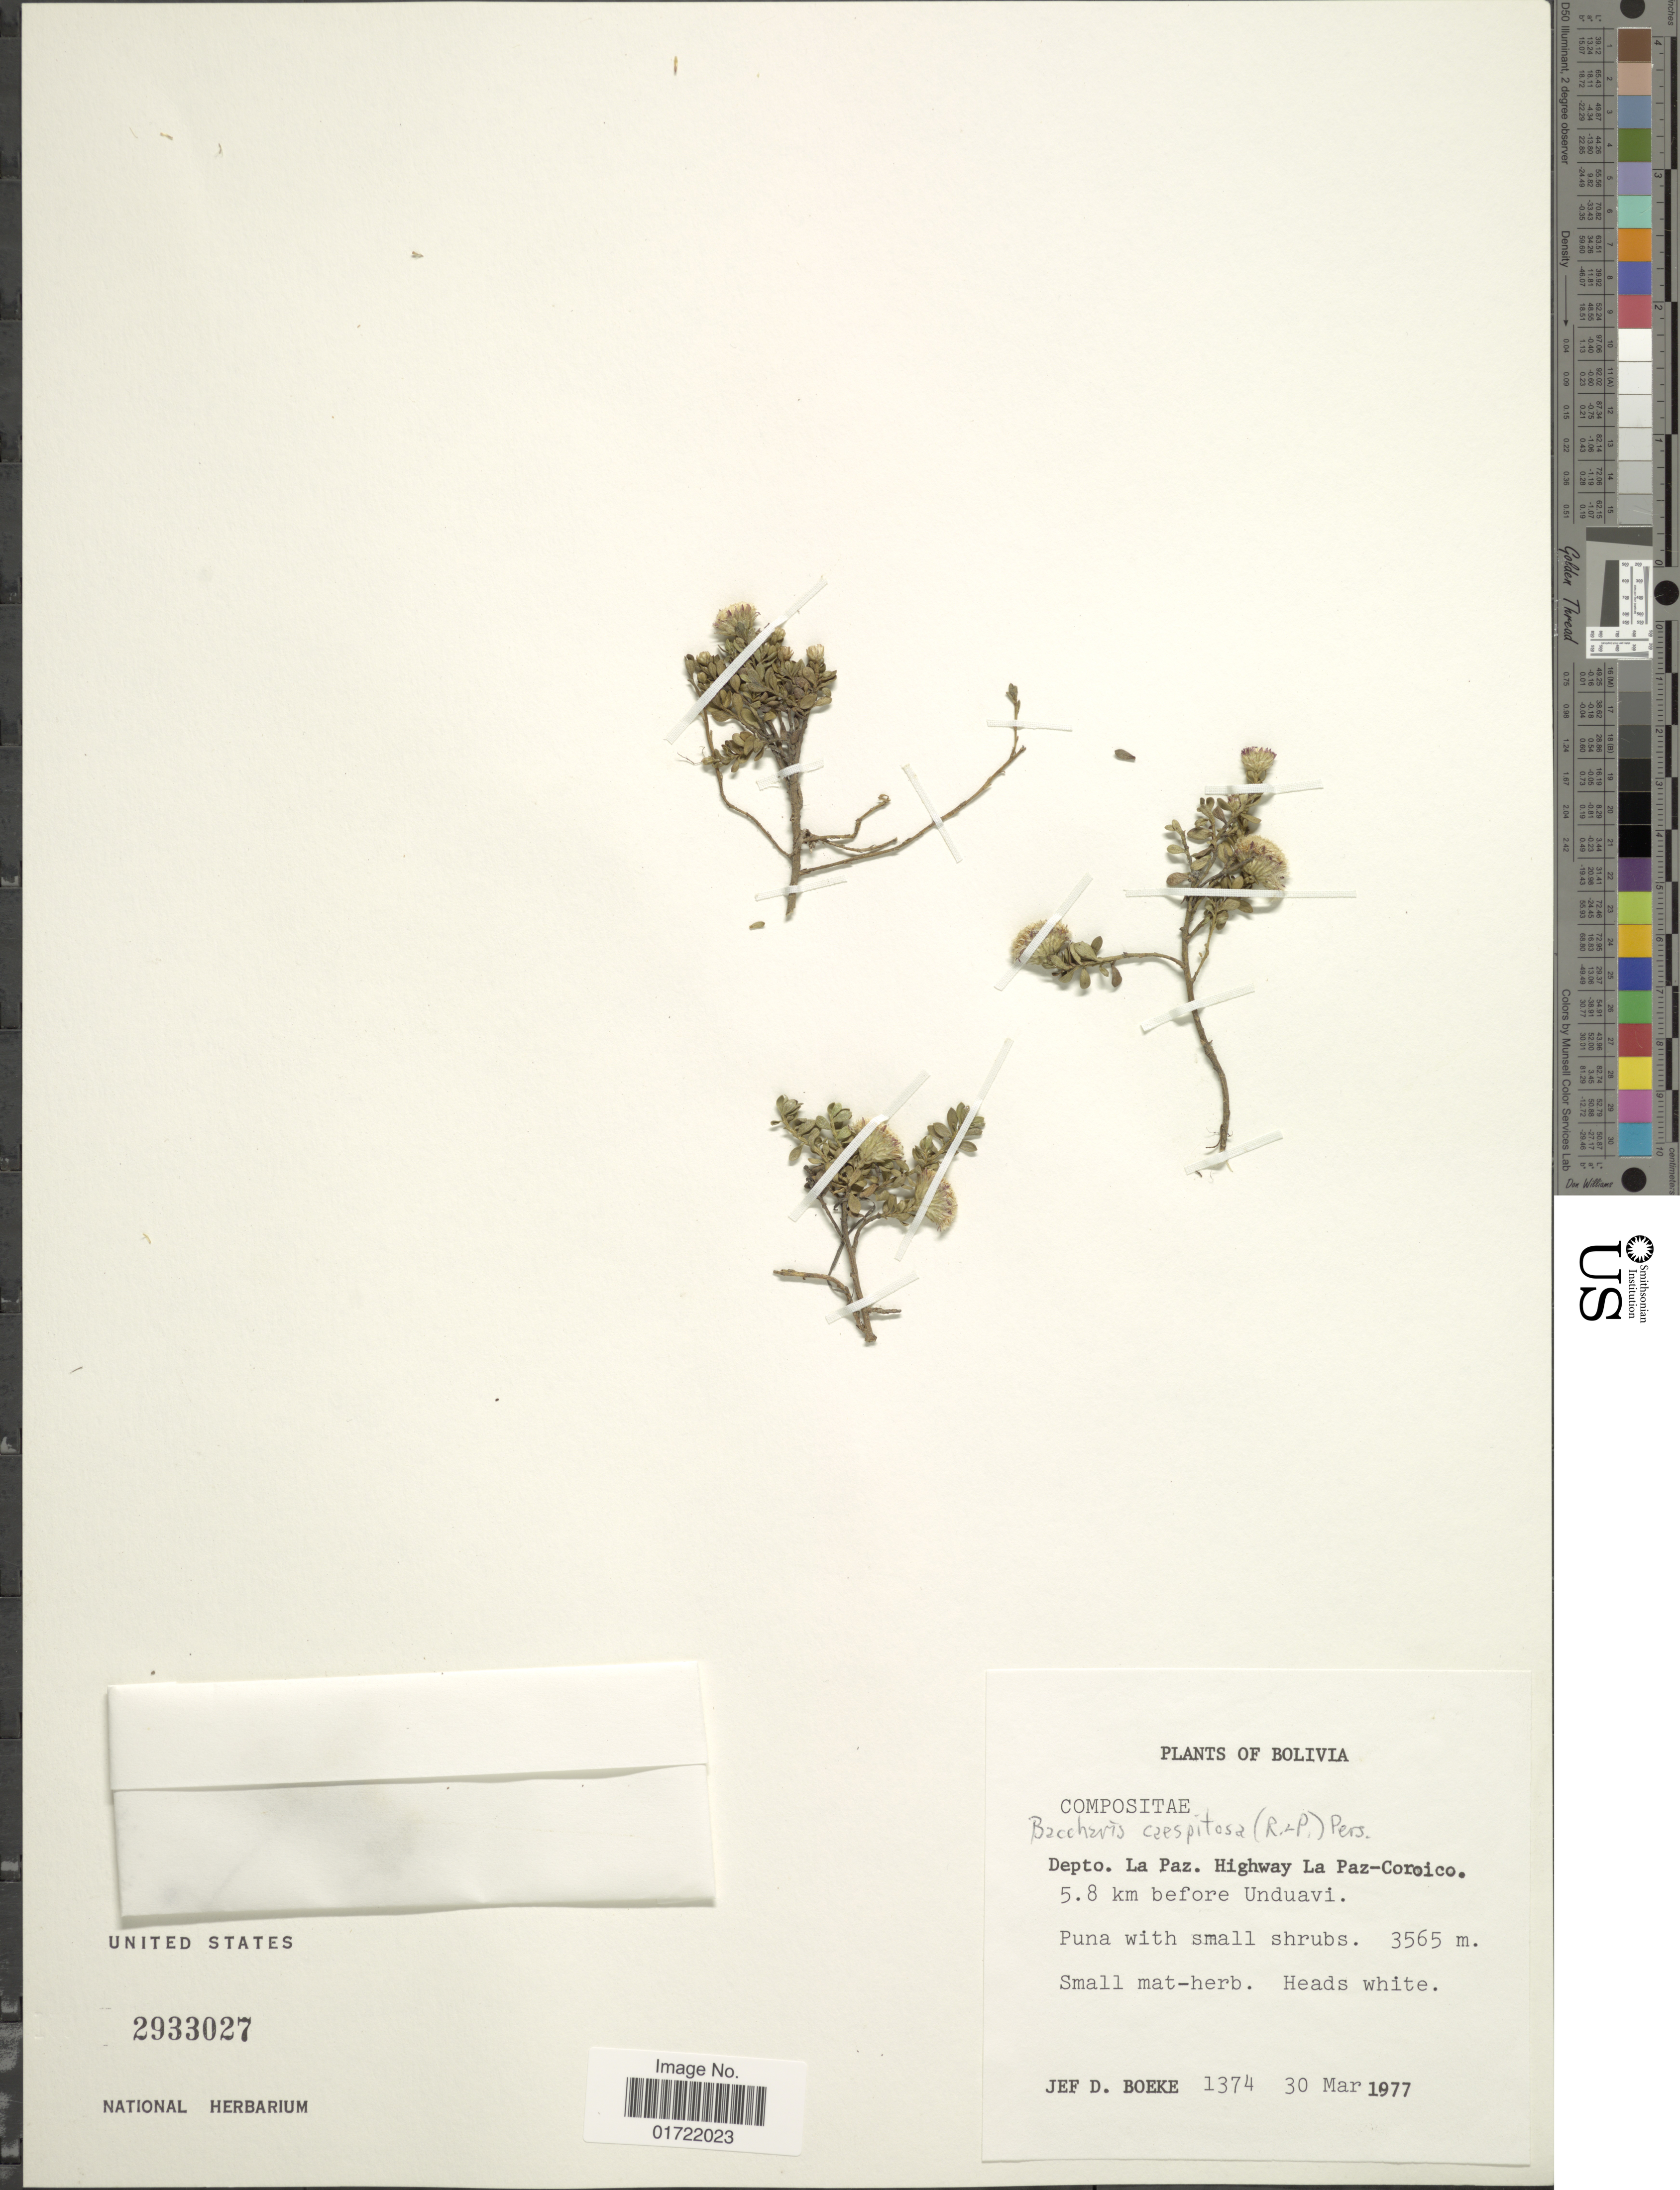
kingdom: Plantae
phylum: Tracheophyta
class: Magnoliopsida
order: Asterales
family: Asteraceae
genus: Baccharis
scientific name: Baccharis caespitosa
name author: (Ruiz & Pav.) Pers.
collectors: J. D. Boeke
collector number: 1374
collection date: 1977-03-30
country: Bolivia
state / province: La Paz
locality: Highway La Paz-Coroico, 5.8 km before Unduavi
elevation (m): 3565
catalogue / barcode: US 2933027